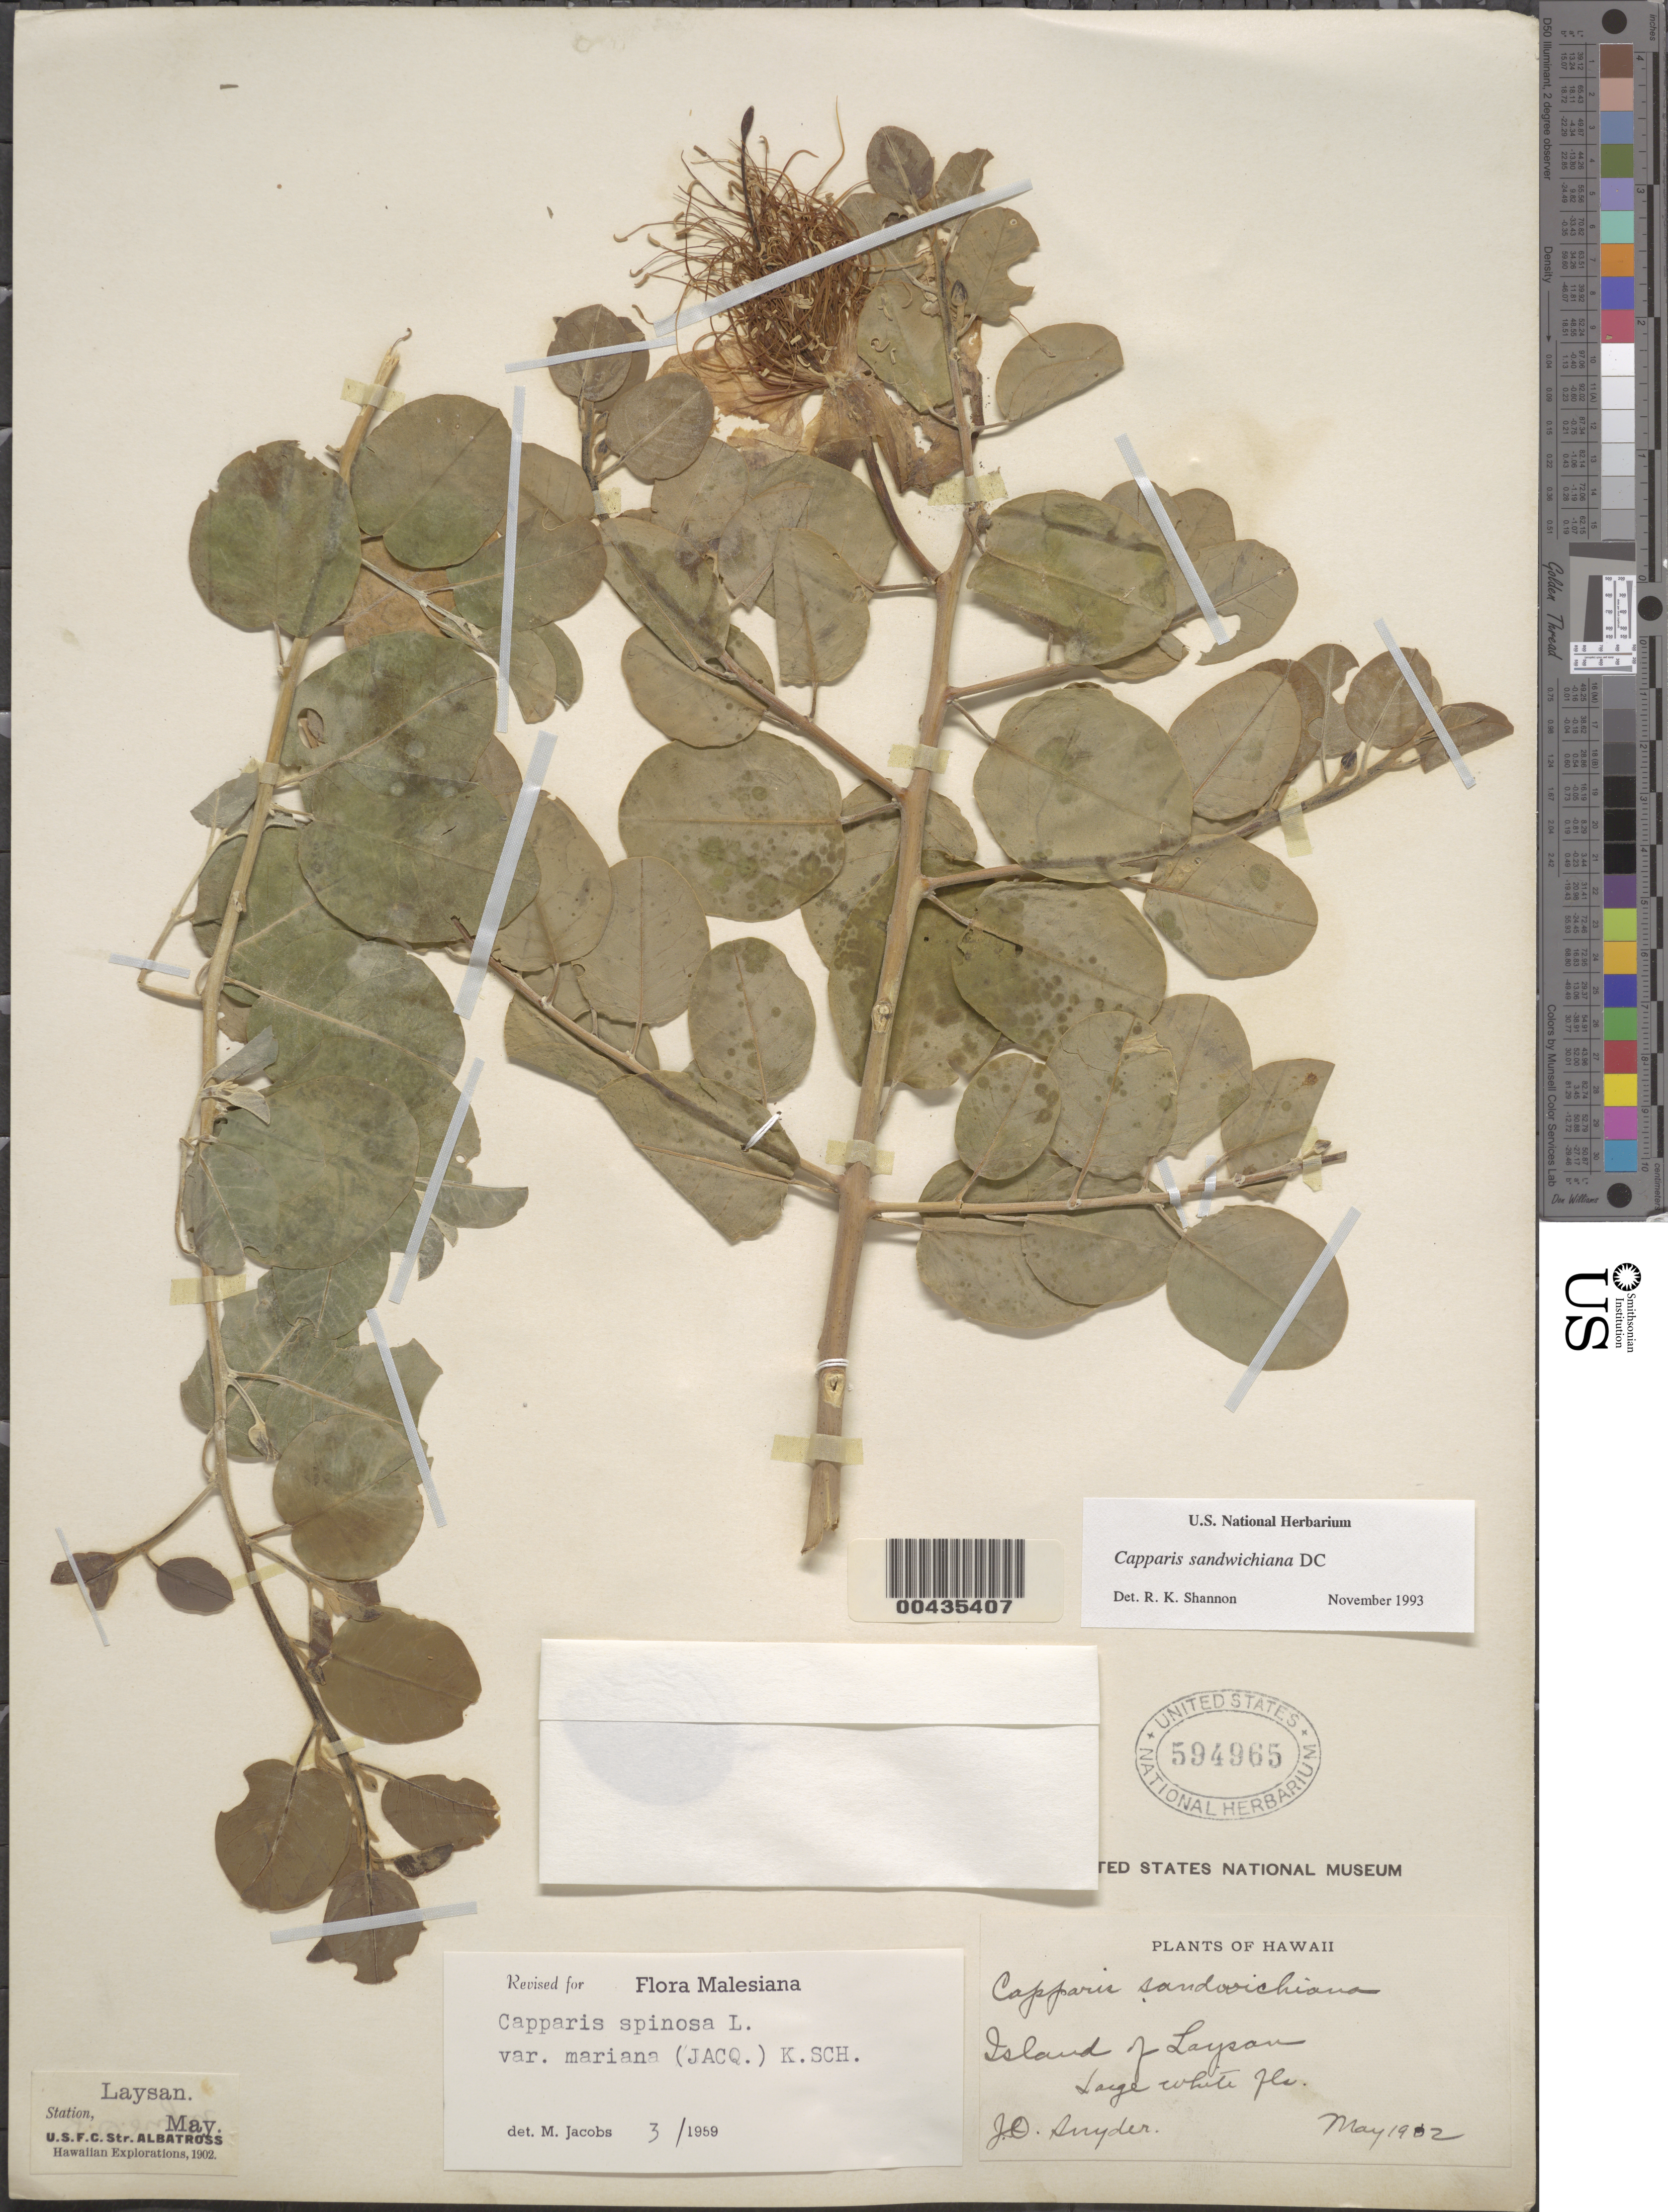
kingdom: Plantae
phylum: Tracheophyta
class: Magnoliopsida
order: Brassicales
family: Capparaceae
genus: Capparis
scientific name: Capparis sandwichiana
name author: DC.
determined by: Shannon, R. K., (UNITED STATES)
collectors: J. Snyder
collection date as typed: May 1902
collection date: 1902-05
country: United States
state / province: Hawaii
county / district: Honolulu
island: Laysan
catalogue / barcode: US 594965